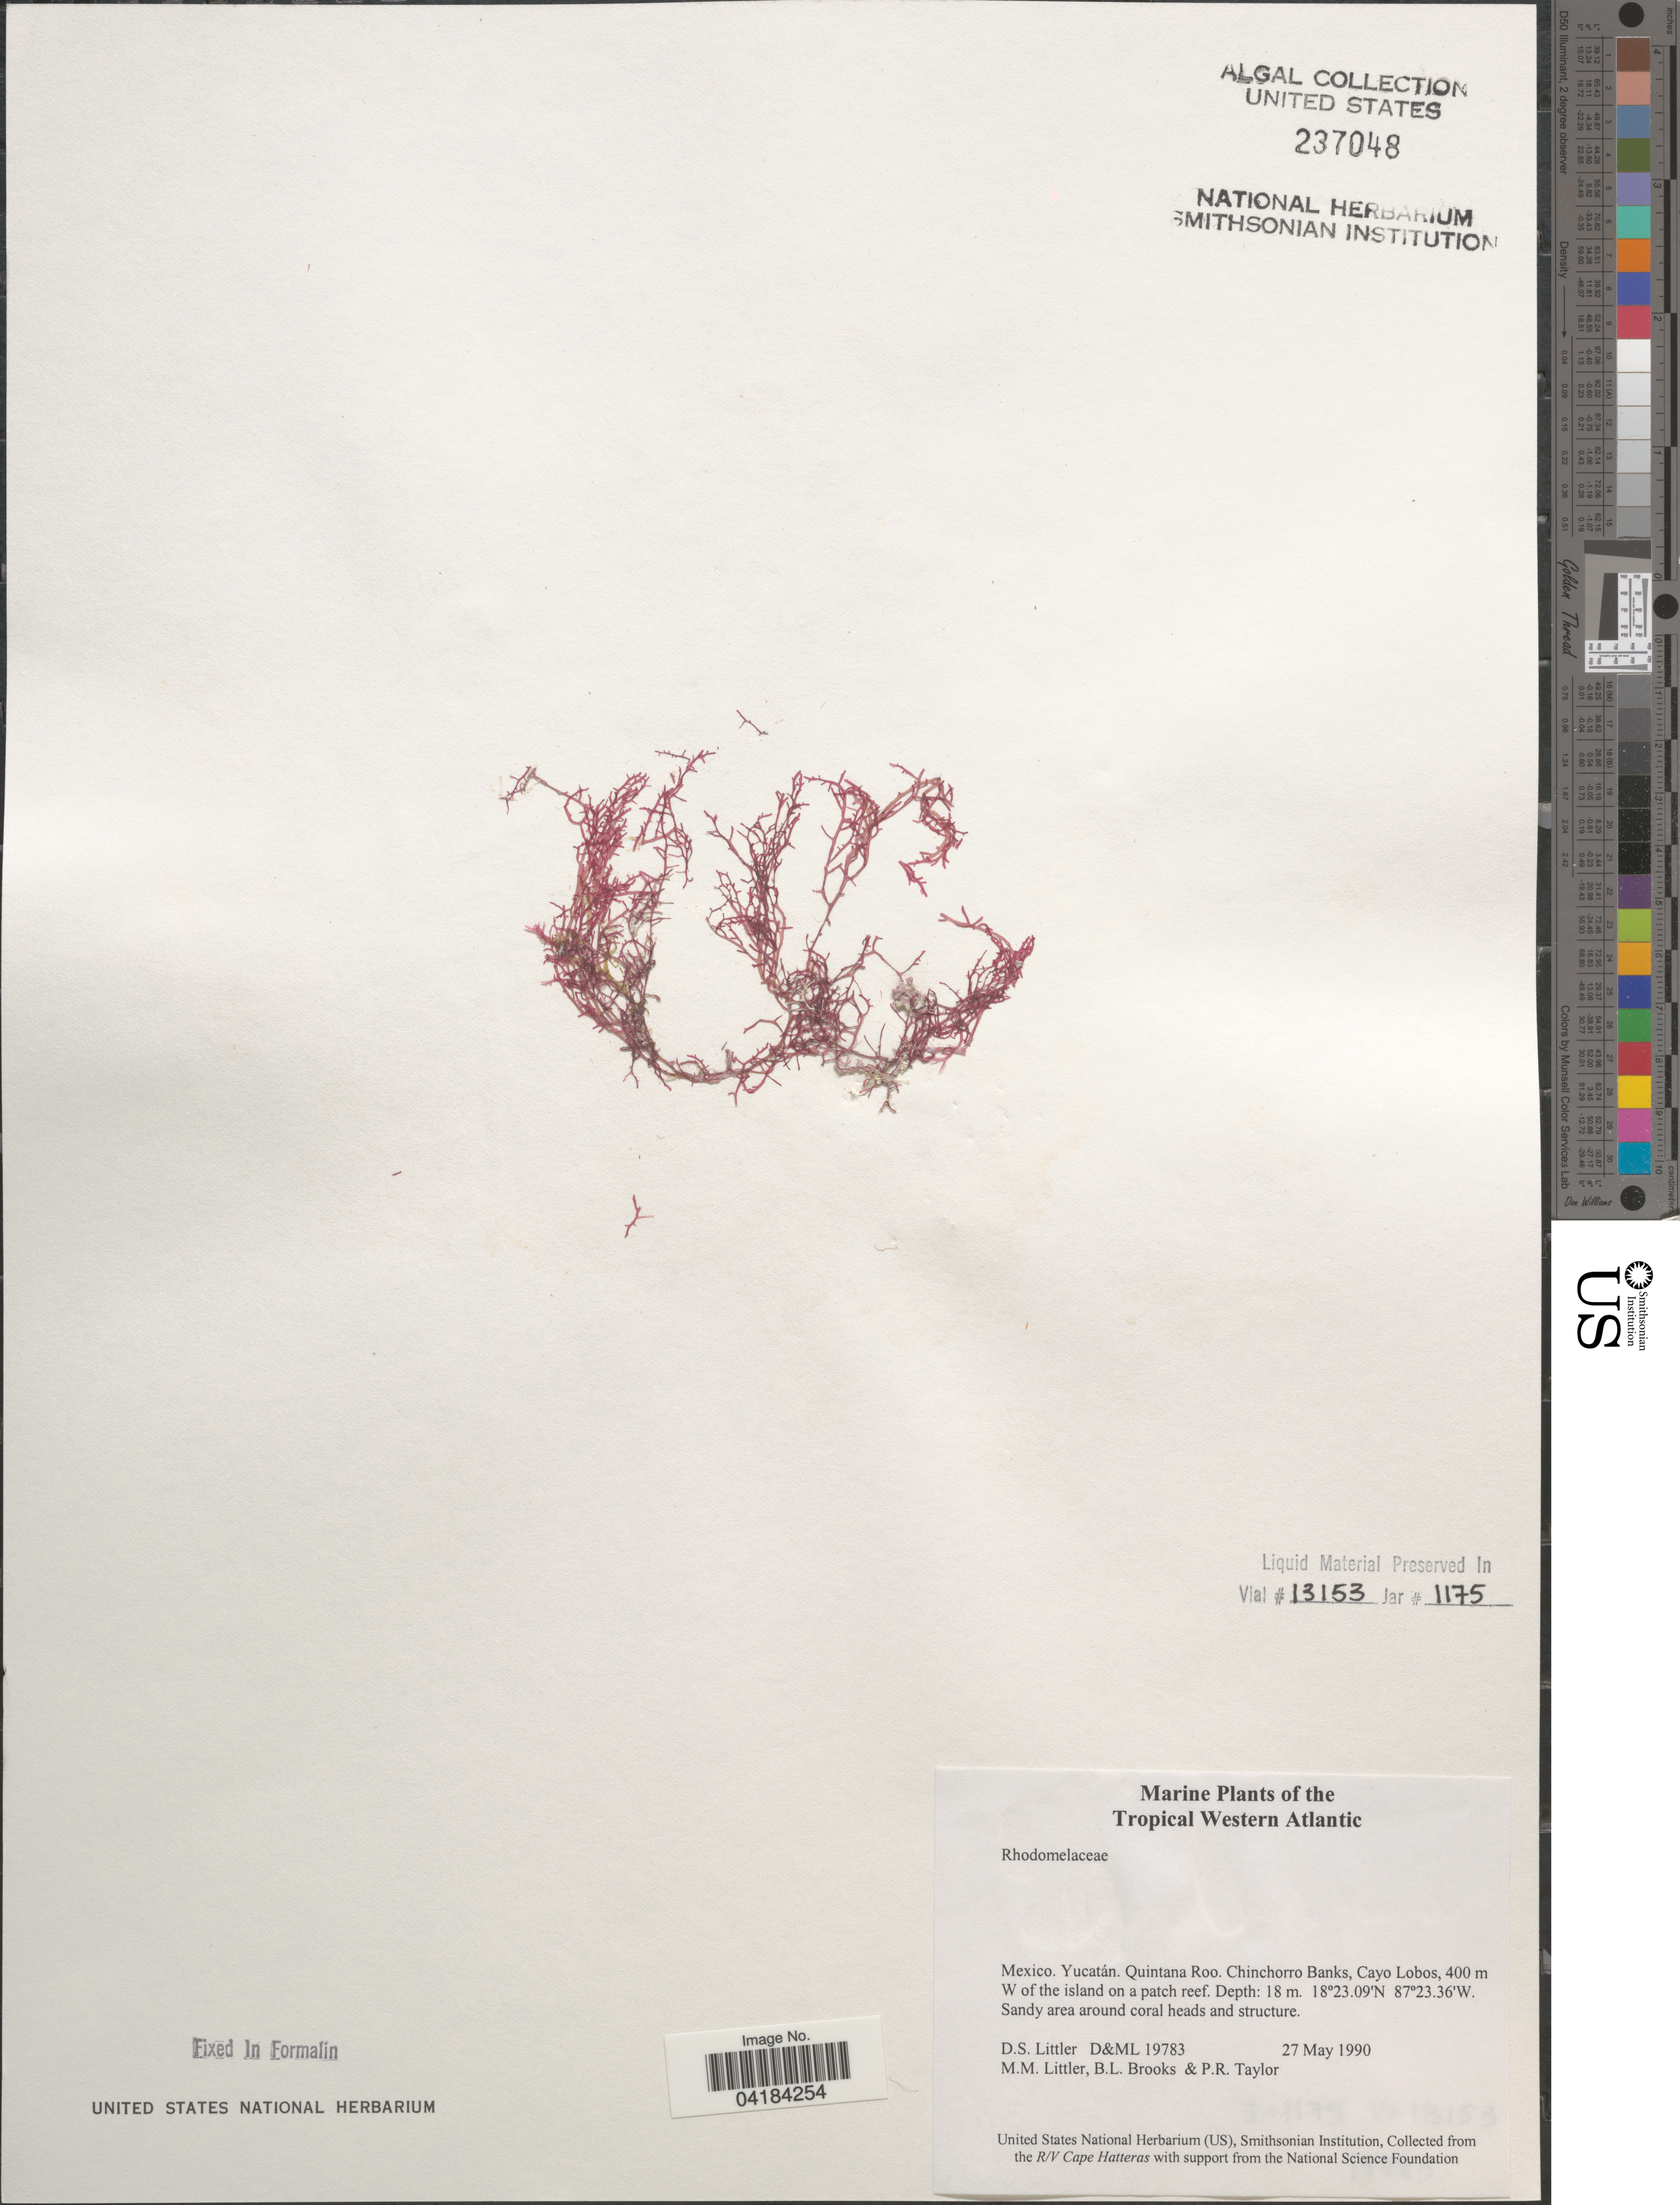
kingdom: Plantae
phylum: Rhodophyta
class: Florideophyceae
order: Ceramiales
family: Rhodomelaceae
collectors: D. S. Littler, B. Brooks & P. R. Taylor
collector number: D&ML19783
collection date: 1990-05-27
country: Mexico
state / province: Yucatán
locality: The Tropical Western Atlantic. Quintana Roo. Chinchorro Banks, Cayo Lobos, 400 m W of the island on a patch reef.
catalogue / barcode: US 237048